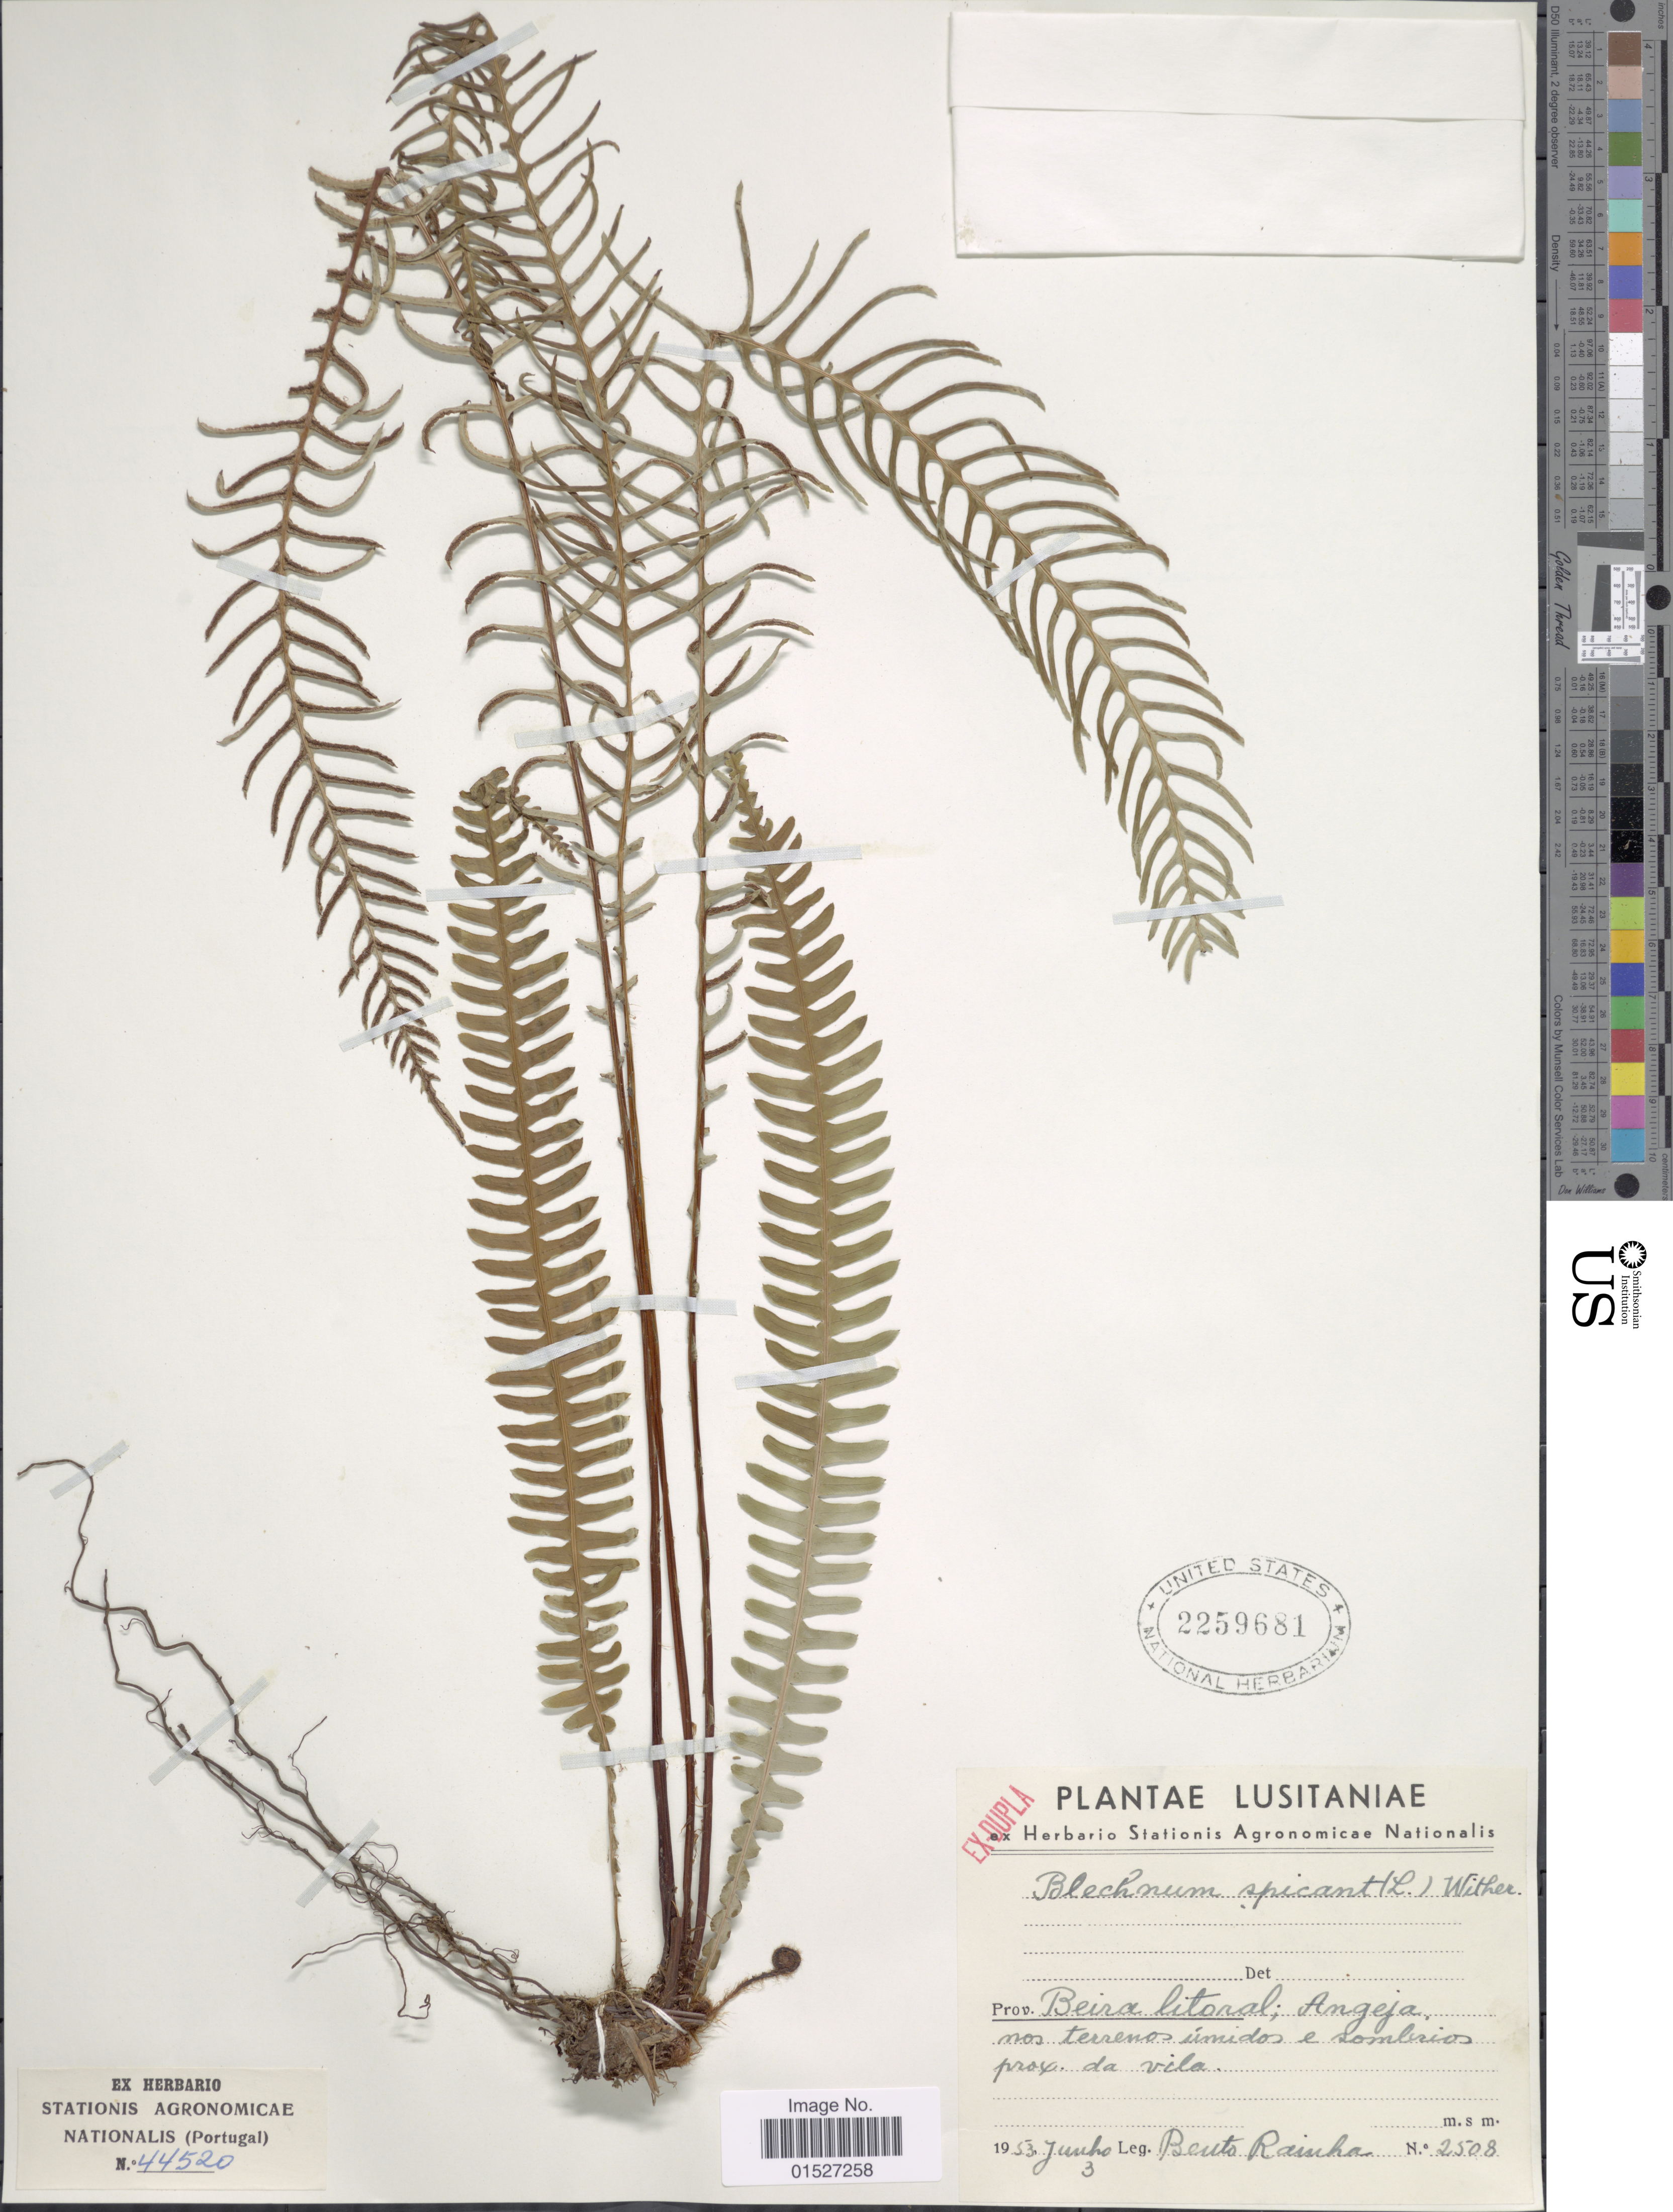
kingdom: Plantae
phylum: Tracheophyta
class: Polypodiopsida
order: Polypodiales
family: Blechnaceae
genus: Blechnum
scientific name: Blechnum spicant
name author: (L.) Sm.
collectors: B. Rainha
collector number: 2508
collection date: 1953-07-03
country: Portugal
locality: Lusitaniae. prov. Beira litoral; Angeja, nos terrenos umidos e sombrios prox. da vila. [interpreted]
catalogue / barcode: US 2259681